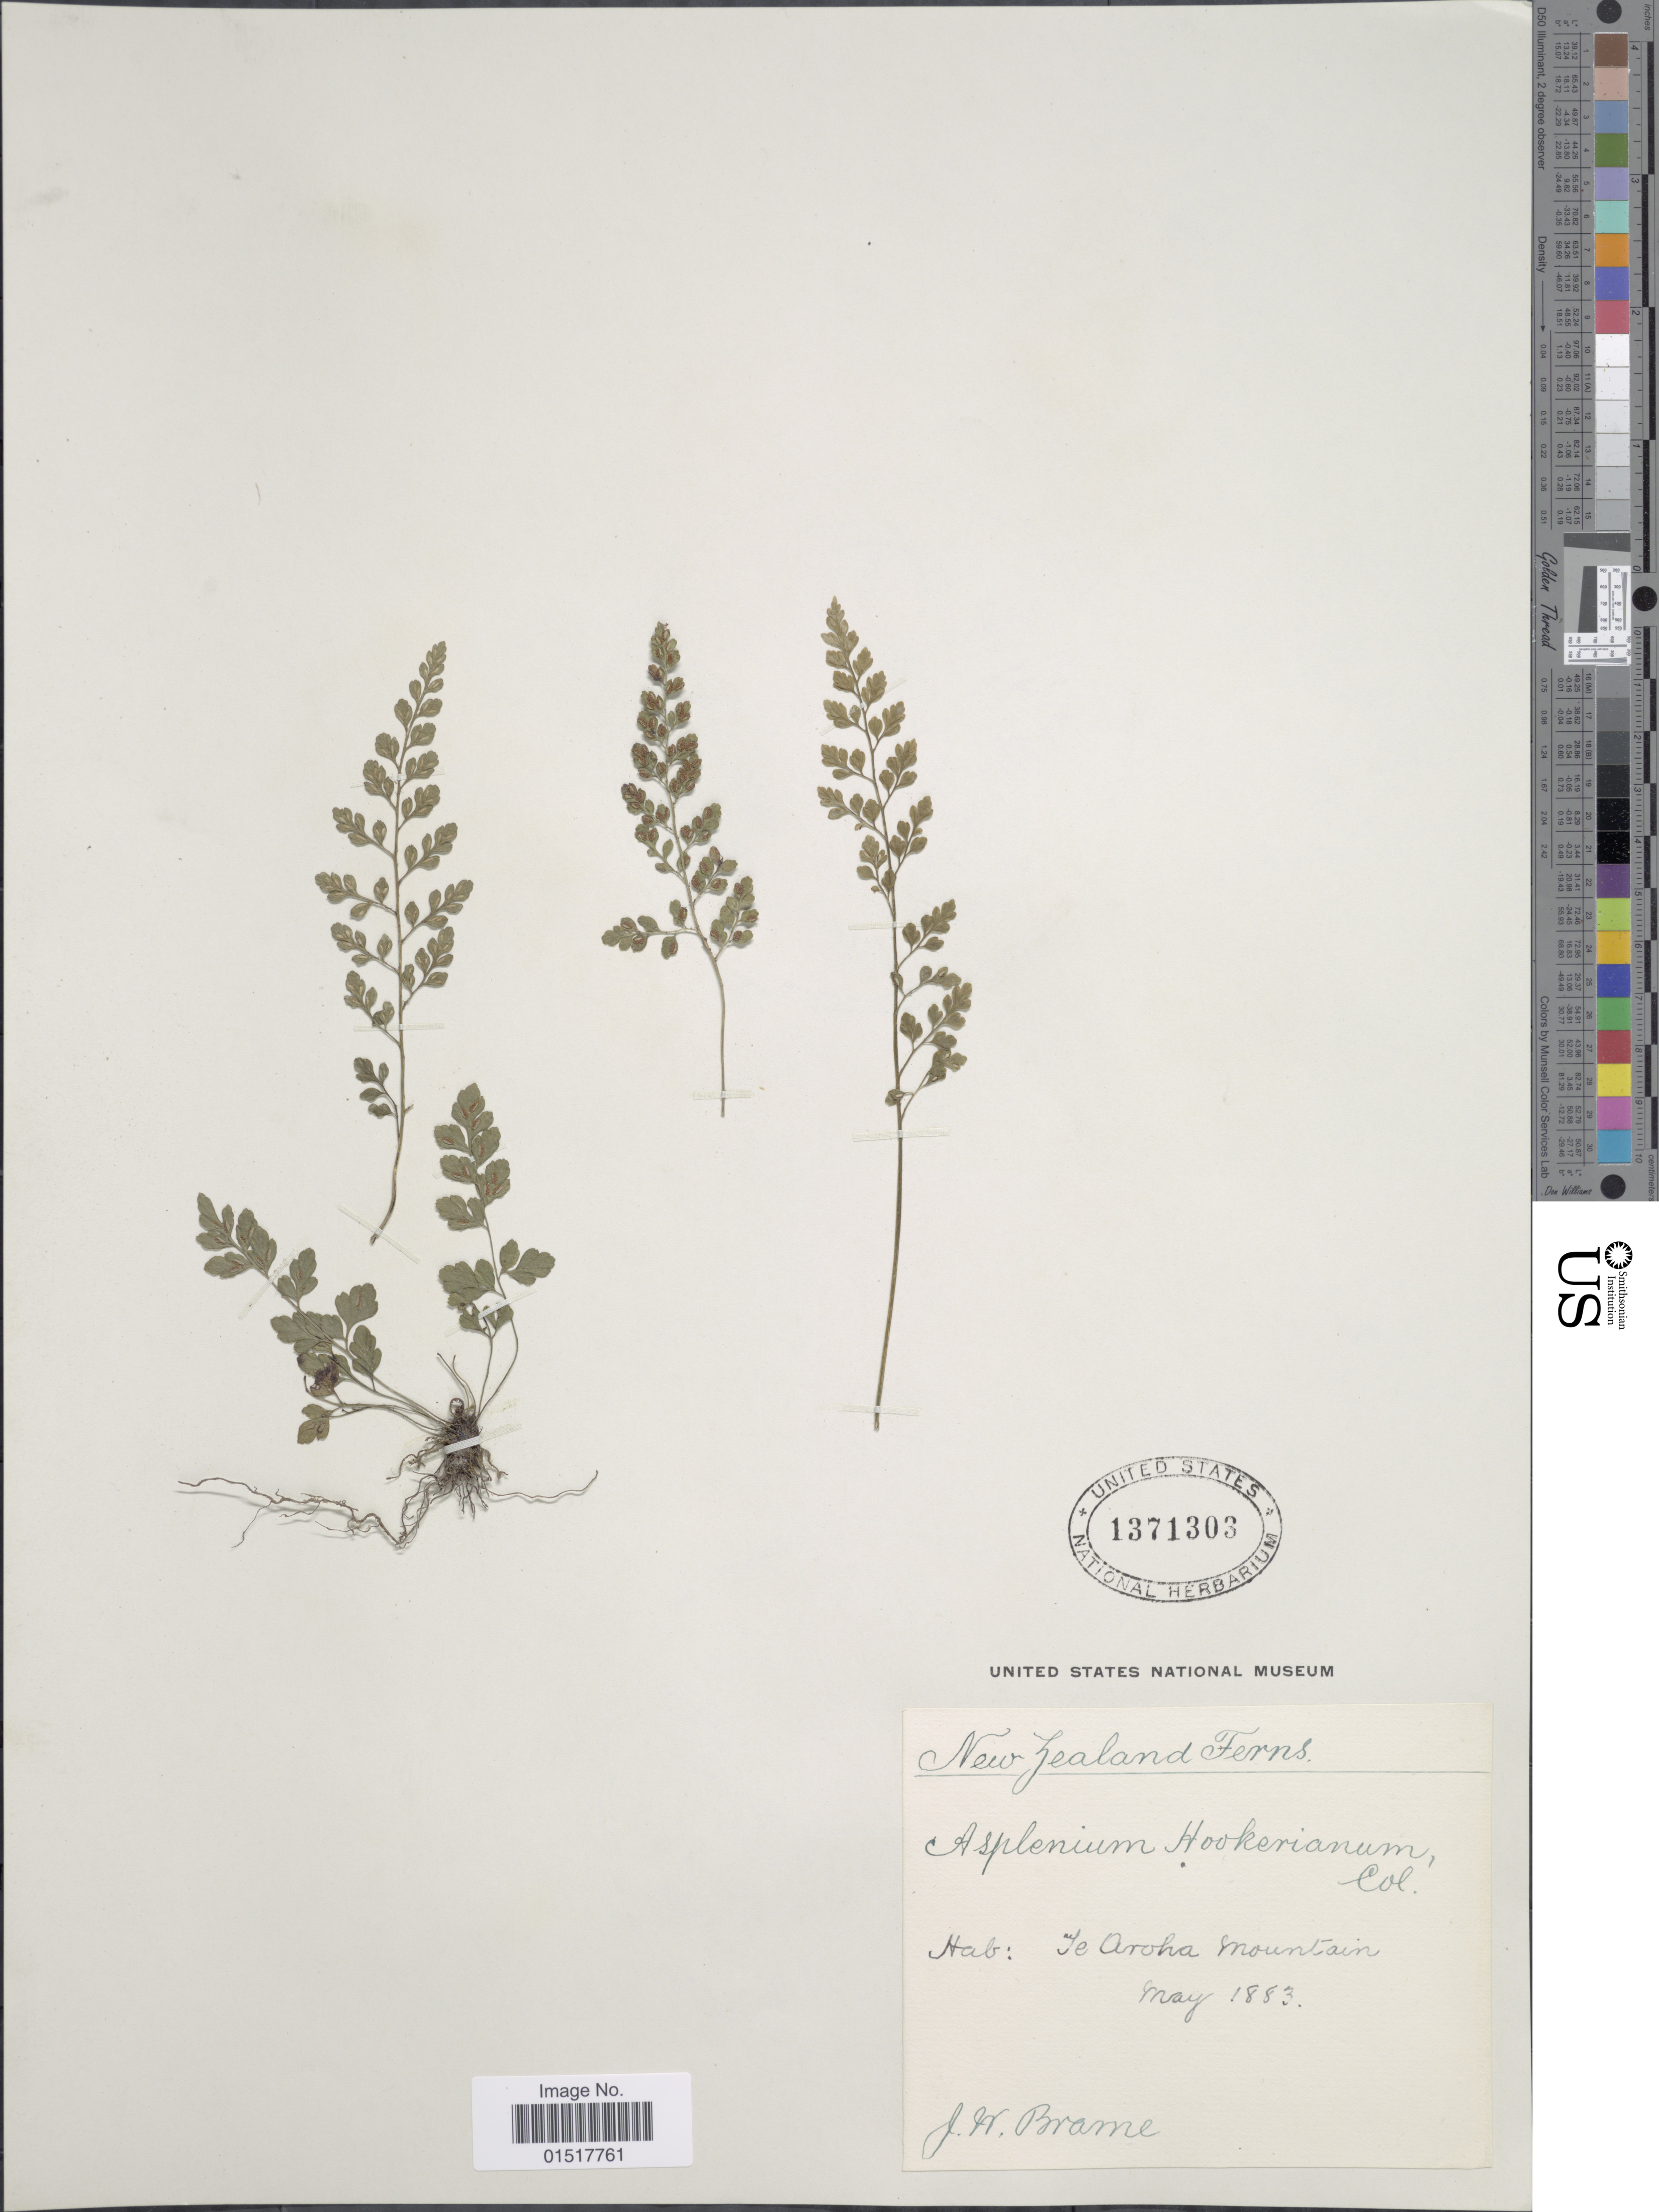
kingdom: Plantae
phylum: Tracheophyta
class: Polypodiopsida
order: Polypodiales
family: Aspleniaceae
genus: Asplenium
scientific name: Asplenium hookerianum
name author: Colenso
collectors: J. Brame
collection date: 1883-05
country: New Zealand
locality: Je Aroha Mountain.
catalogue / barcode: US 1371303